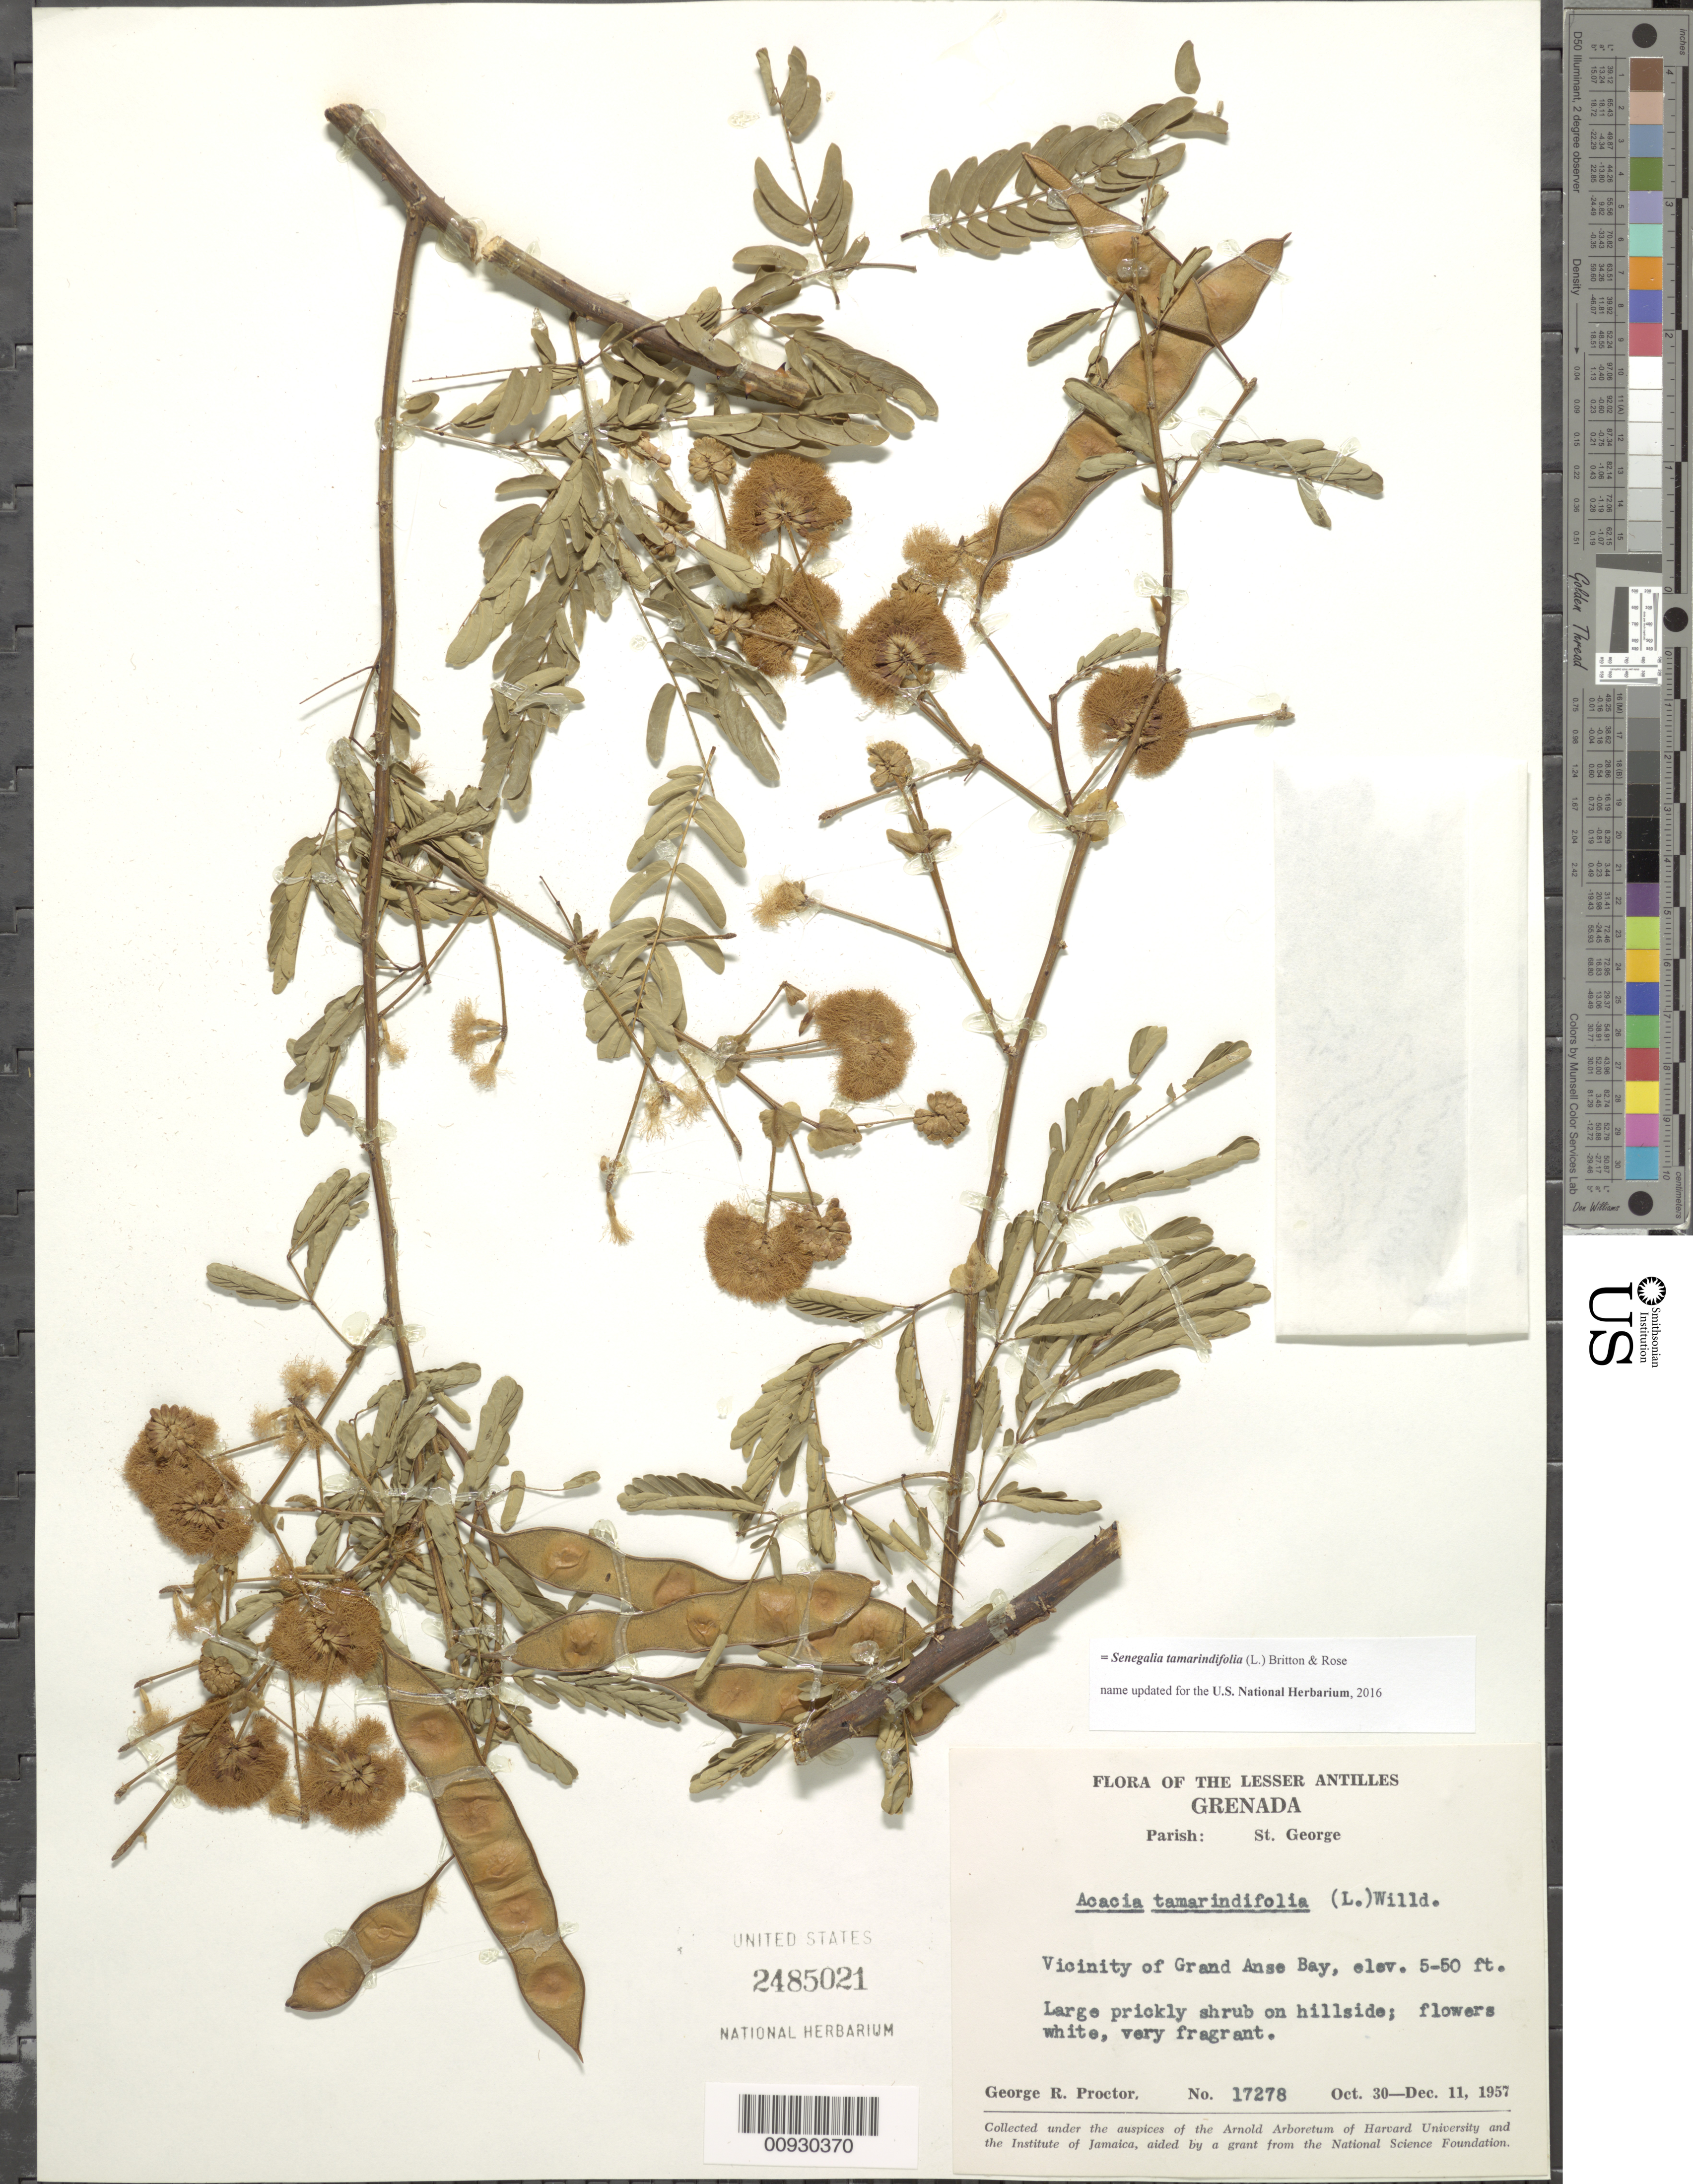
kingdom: Plantae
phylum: Tracheophyta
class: Magnoliopsida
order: Fabales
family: Fabaceae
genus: Senegalia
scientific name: Senegalia tamarindifolia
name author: (L.) Britton & Rose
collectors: G. R. Proctor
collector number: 17278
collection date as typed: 30 Oct 1957 to 11 Dec 1957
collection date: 1957-10-30/1957-12-11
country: Grenada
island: Grenada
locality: Vicinity of Grand Anse Bay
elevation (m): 2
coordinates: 0 N, 0 E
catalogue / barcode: US 2485021